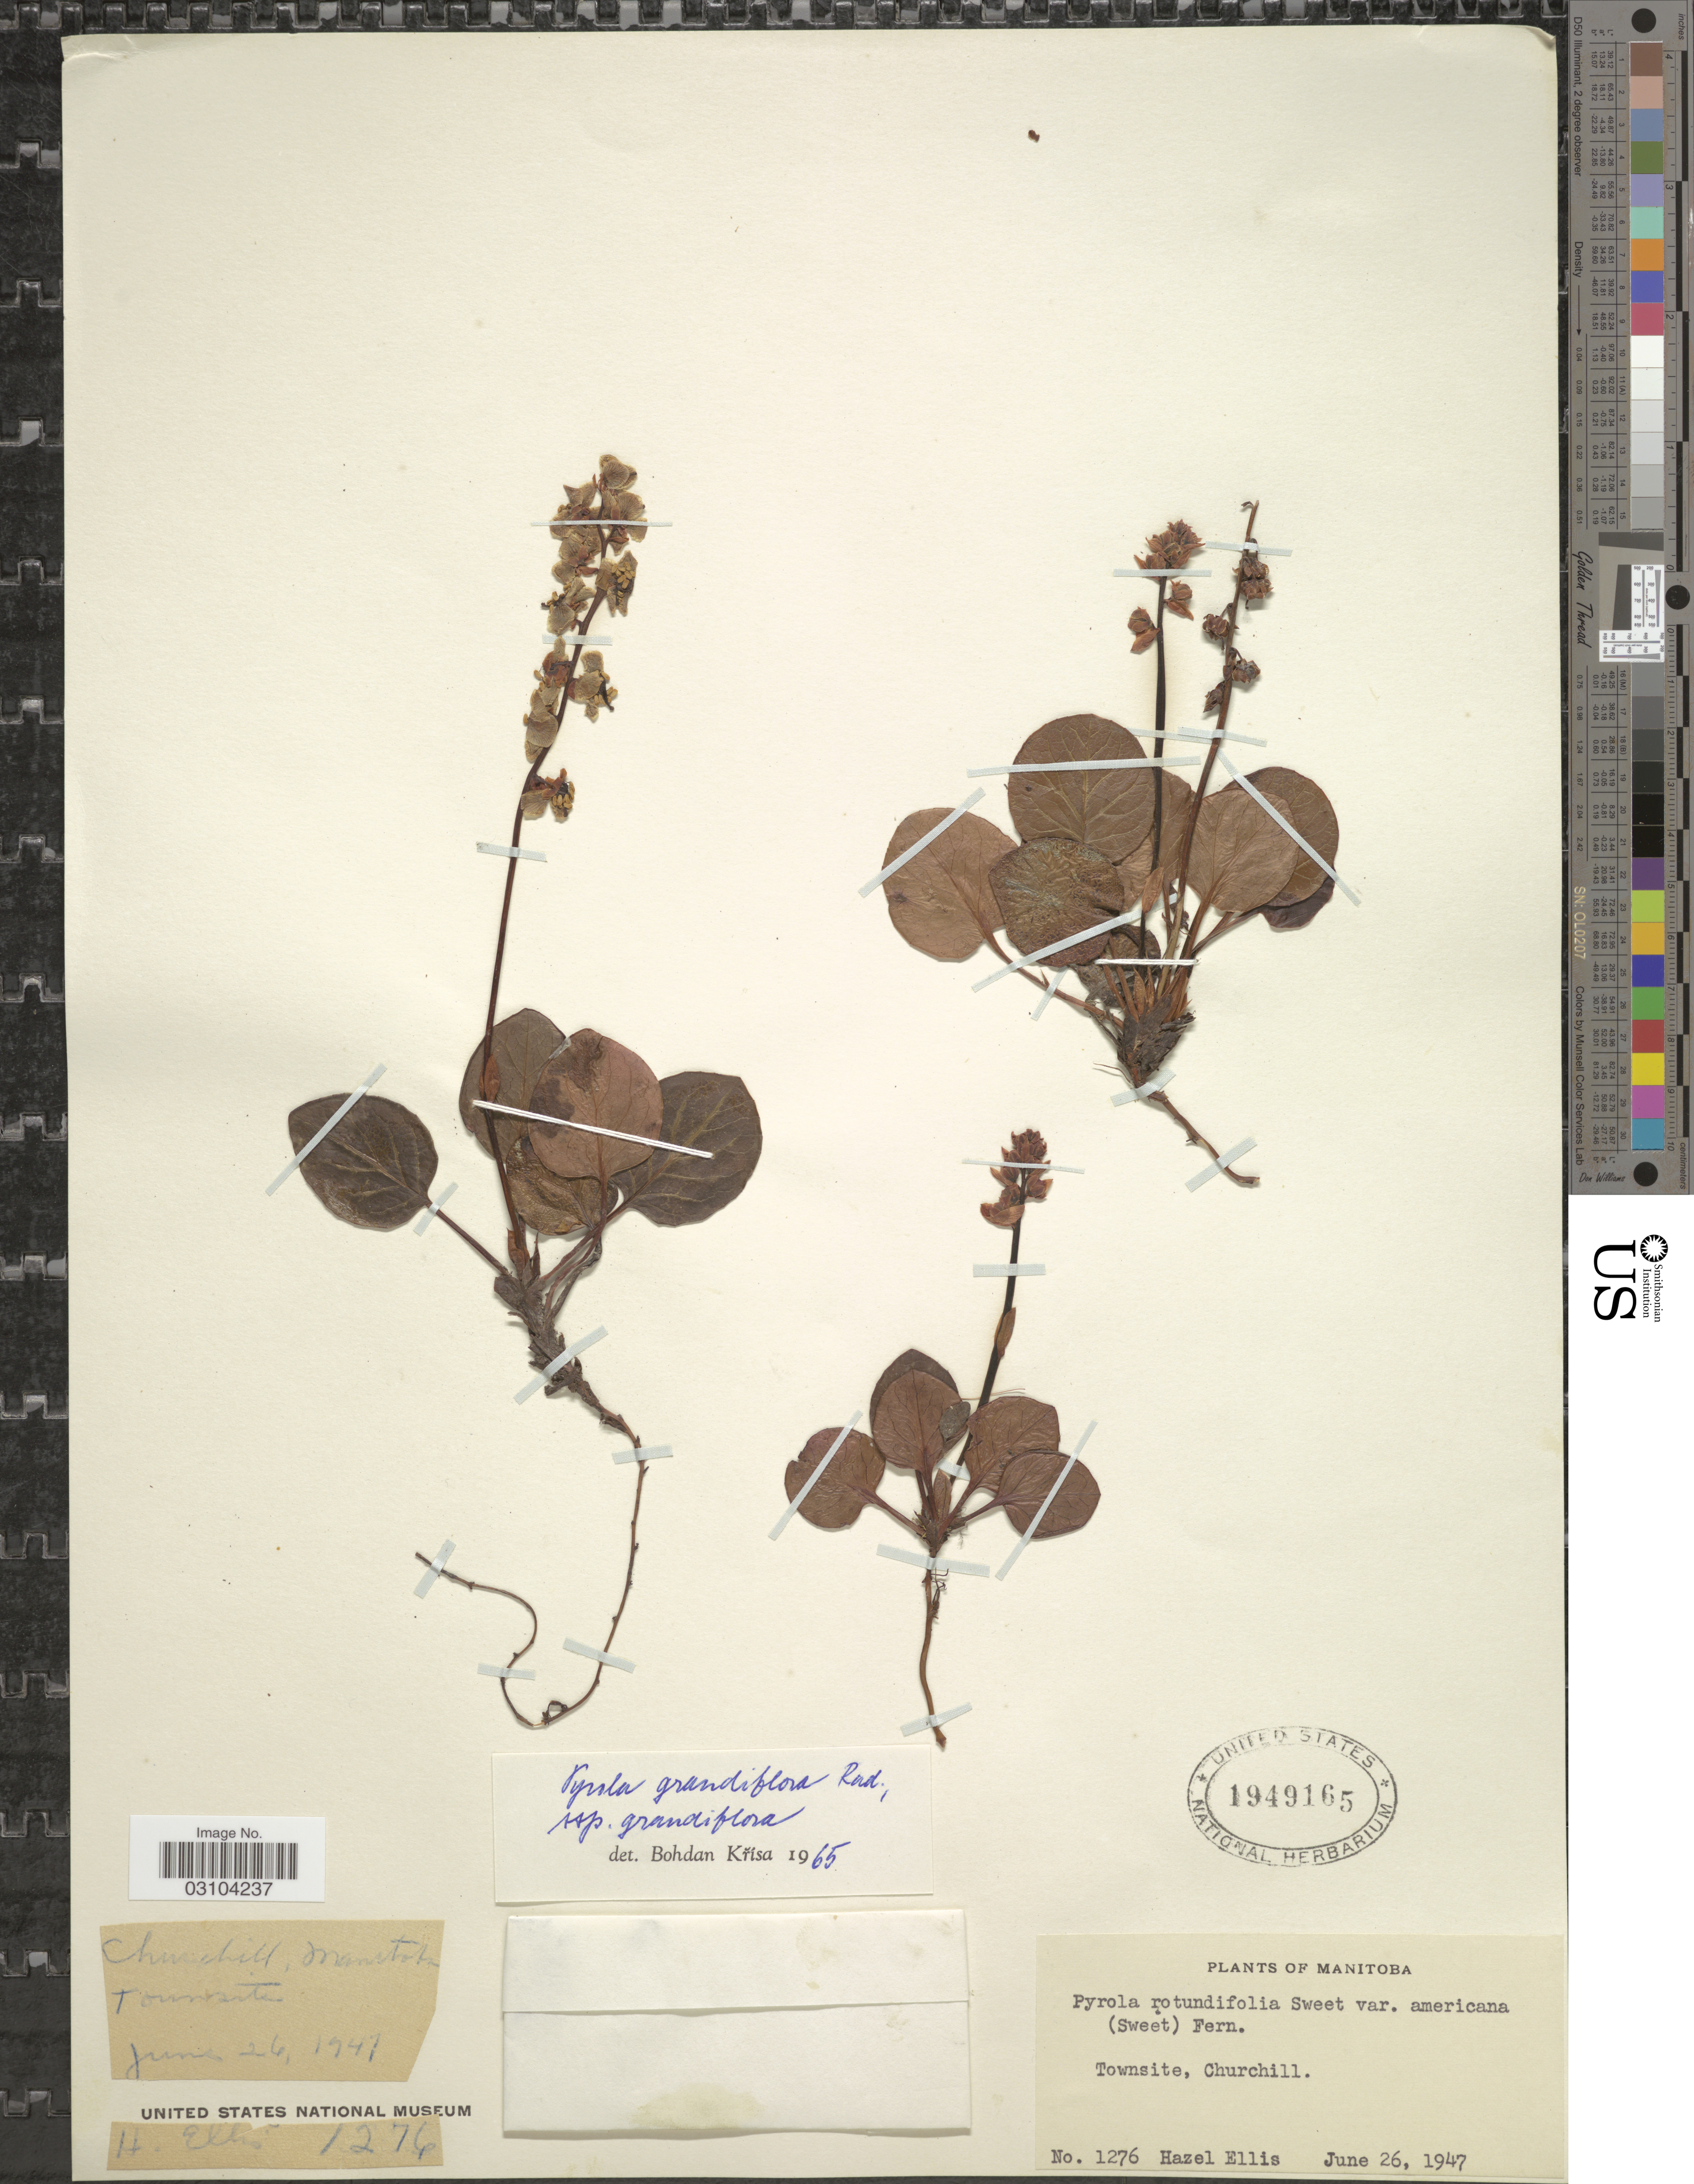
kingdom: Plantae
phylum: Tracheophyta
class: Magnoliopsida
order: Ericales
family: Ericaceae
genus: Pyrola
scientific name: Pyrola grandiflora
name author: Radius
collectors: H. Ellis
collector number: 1276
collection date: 1947-06-26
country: Canada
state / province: Manitoba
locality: Townsite, Churchill.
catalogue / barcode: US 1949165